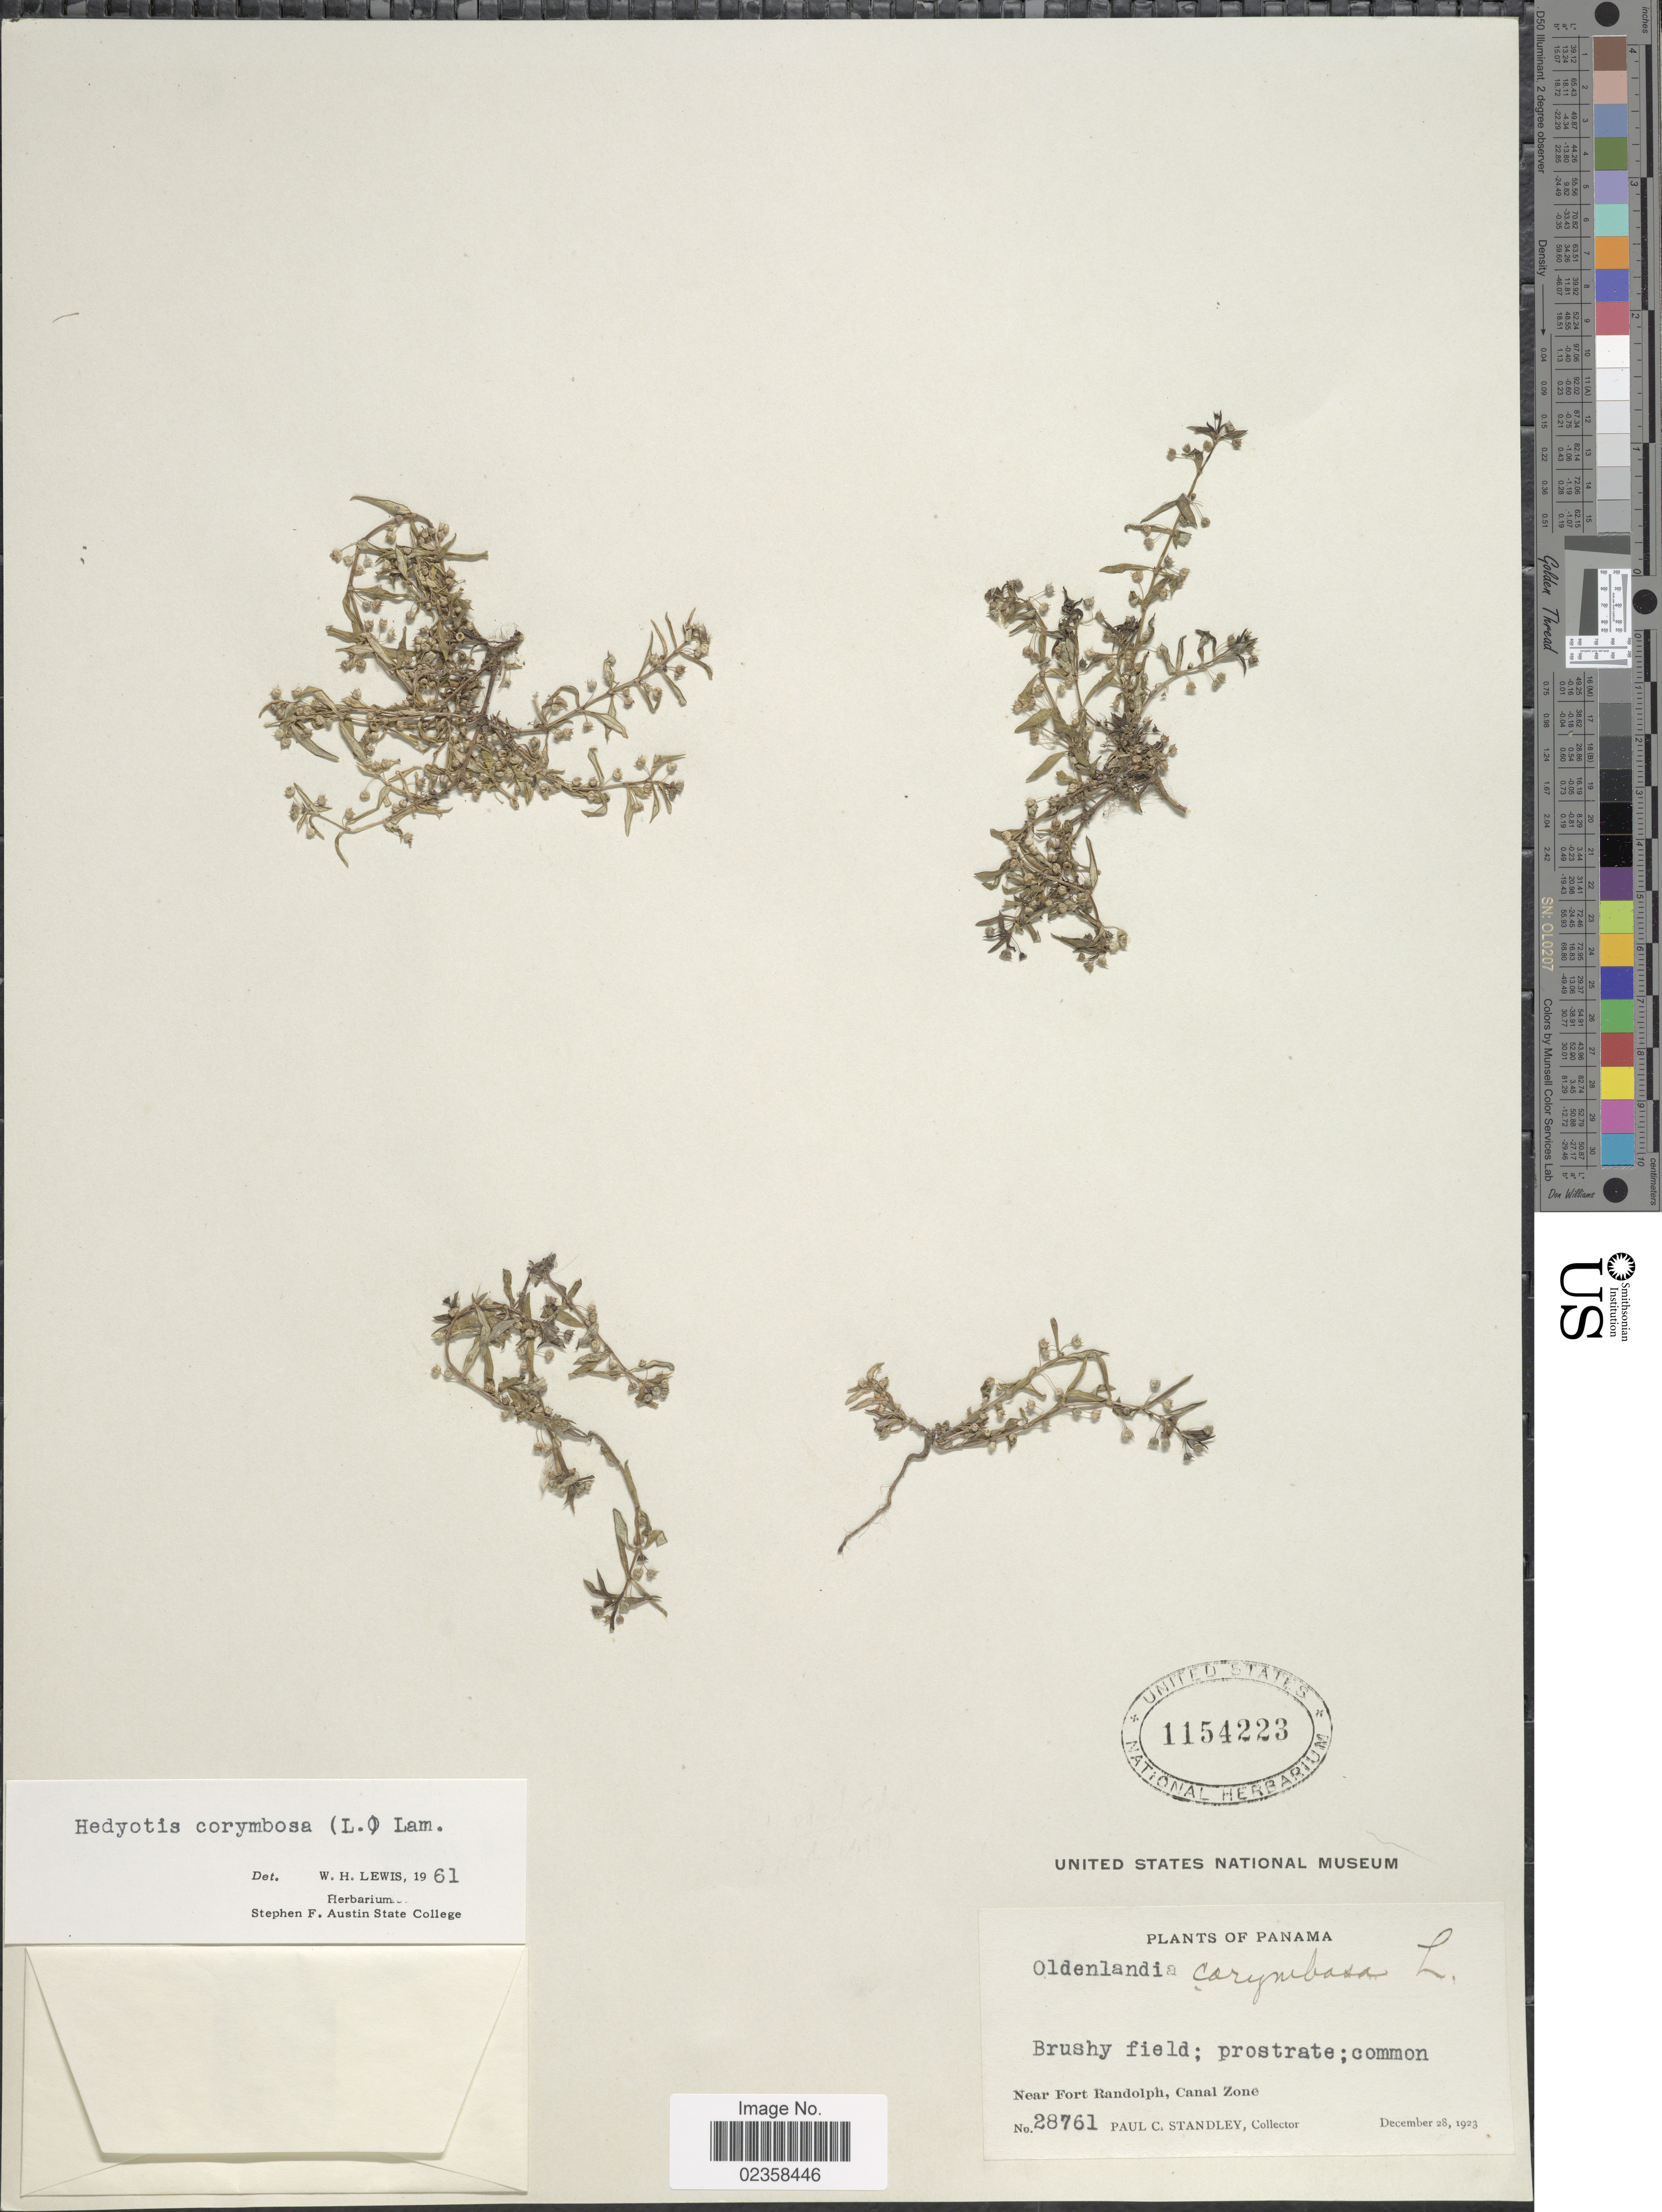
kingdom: Plantae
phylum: Tracheophyta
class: Magnoliopsida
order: Gentianales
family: Rubiaceae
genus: Oldenlandia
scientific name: Oldenlandia corymbosa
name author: L.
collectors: P. C. Standley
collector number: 28761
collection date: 1923-12-28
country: Panama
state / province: Colón / Panamá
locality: Near Fort Randolph, Canal Zone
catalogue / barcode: US 1154223